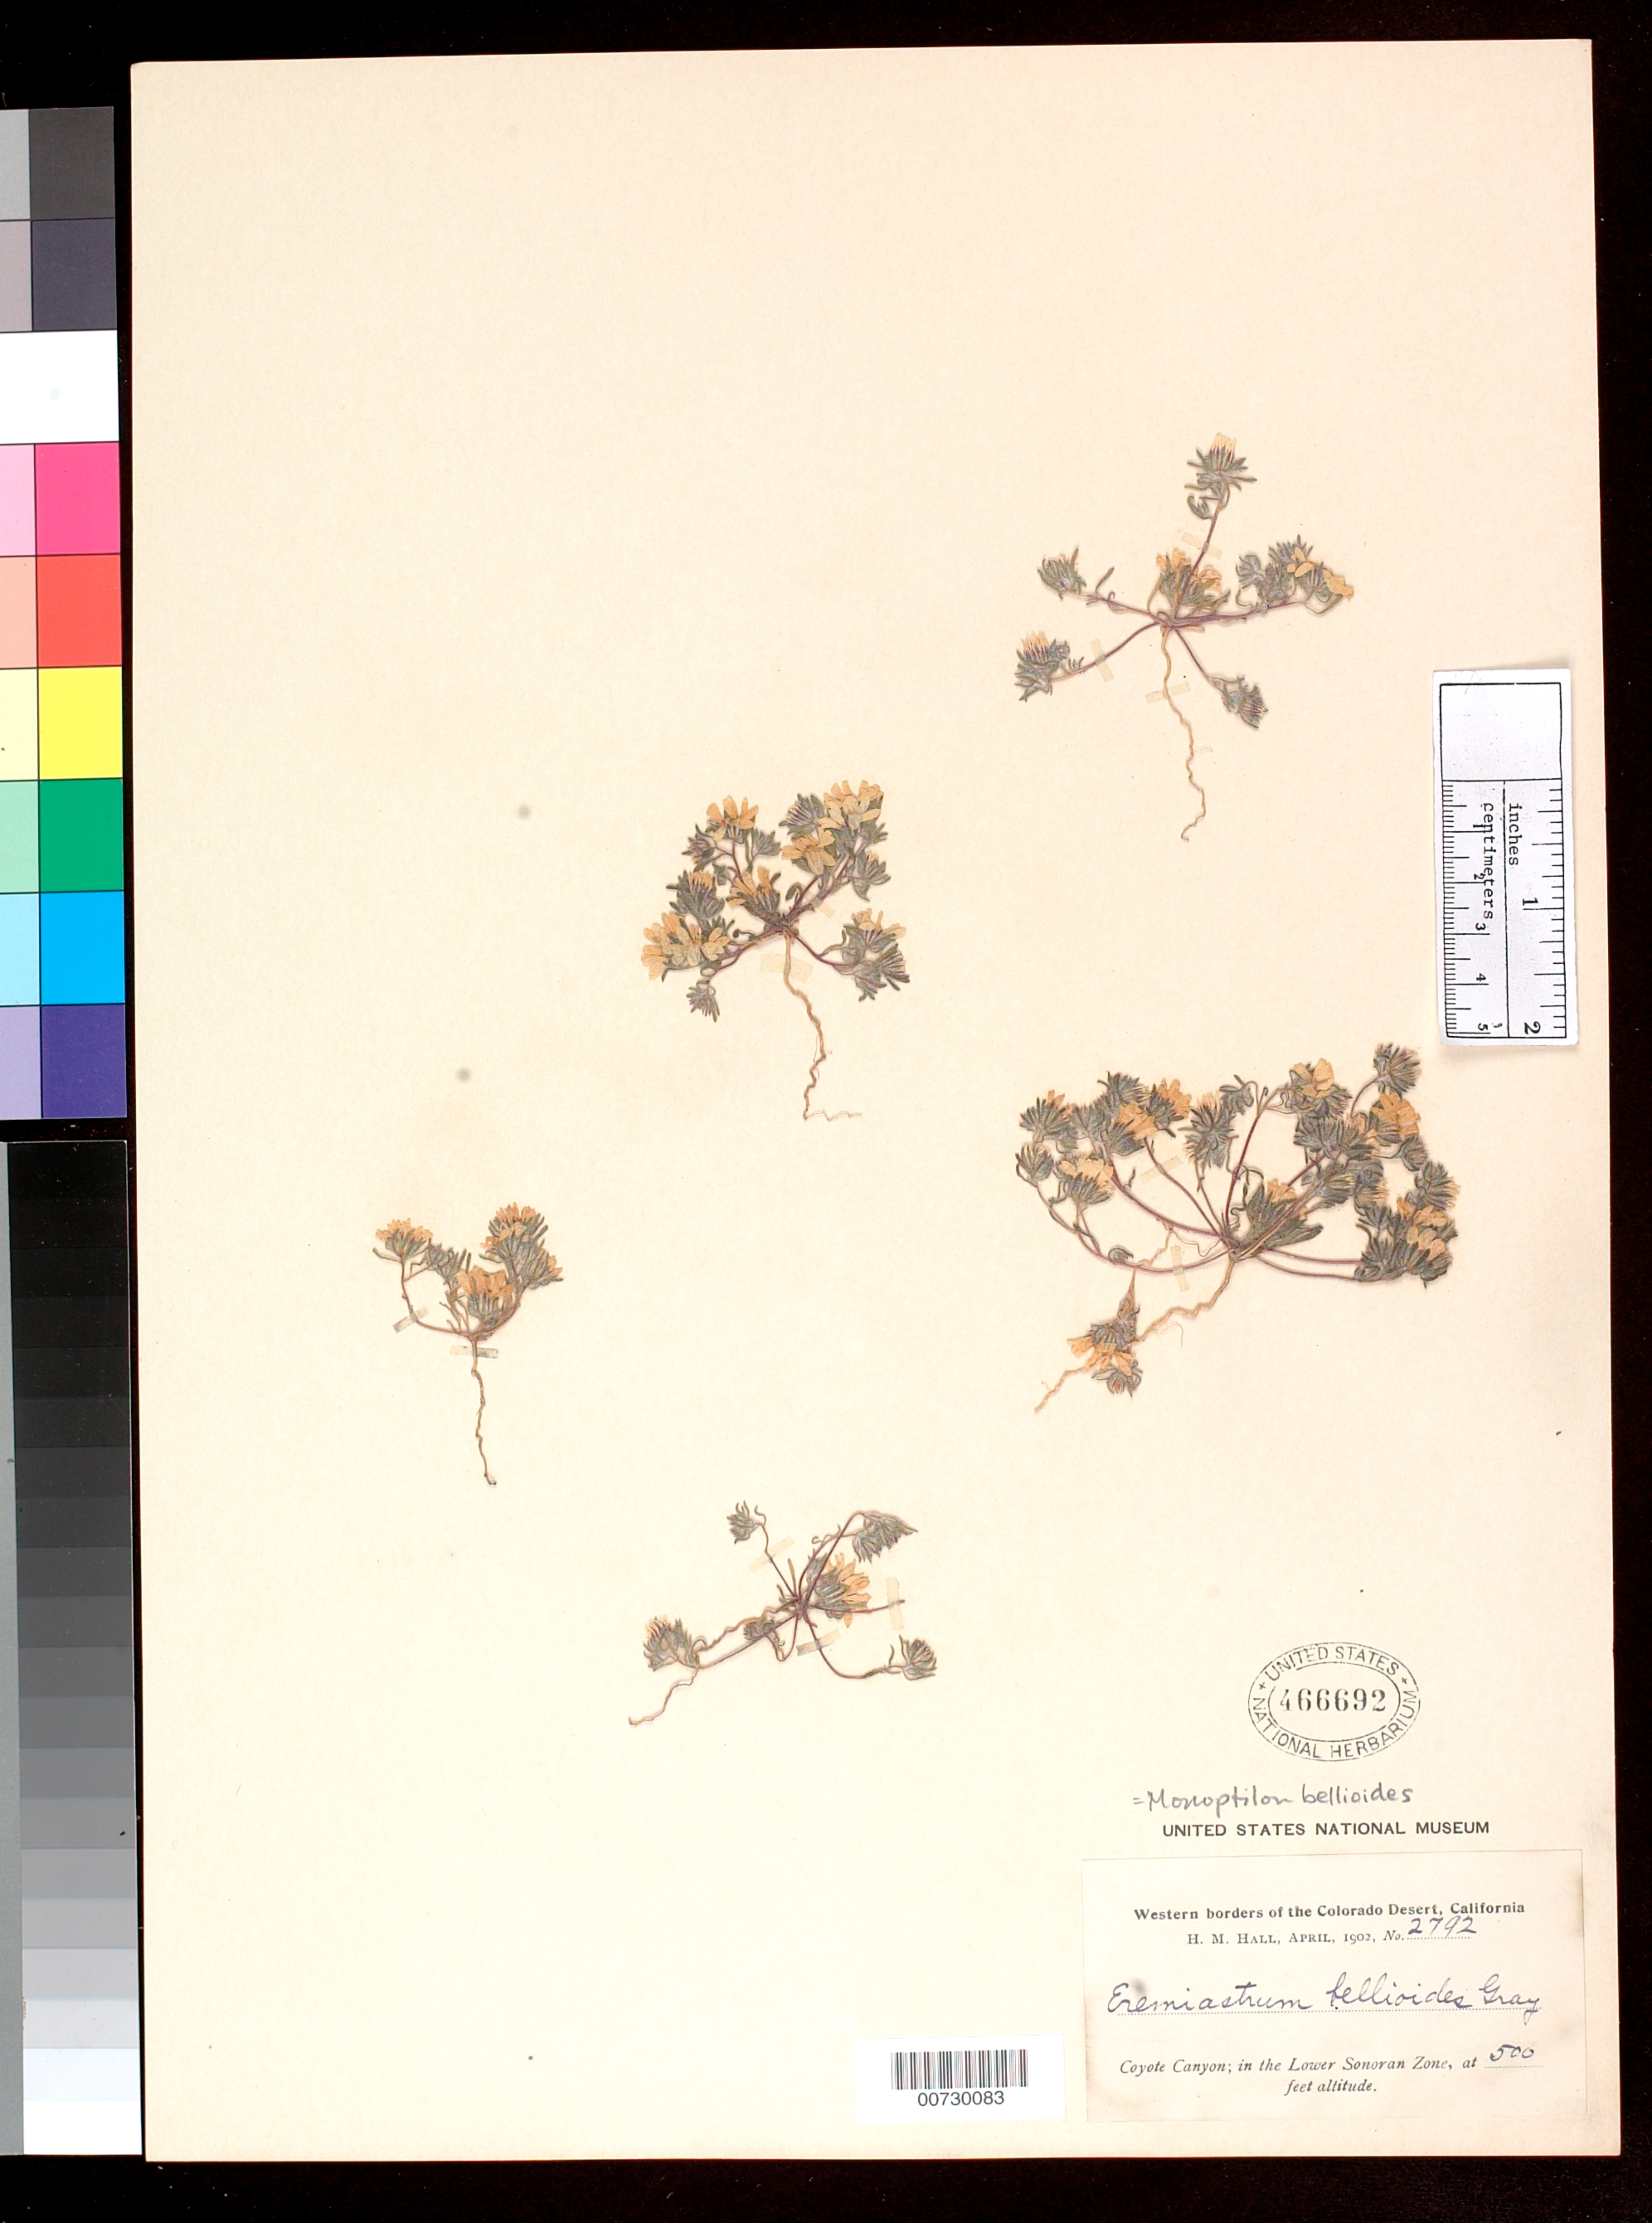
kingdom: Plantae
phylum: Tracheophyta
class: Magnoliopsida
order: Asterales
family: Asteraceae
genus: Monoptilon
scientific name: Monoptilon bellioides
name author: (A. Gray) H.M. Hall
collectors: H. M. Hall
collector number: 2792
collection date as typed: Apr 1902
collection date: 1902-04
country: United States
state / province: California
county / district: Riverside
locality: Coyote Canyon, in the Lower Sonoran Zone, Western border of the Colorado Desert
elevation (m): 152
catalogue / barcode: US 466692